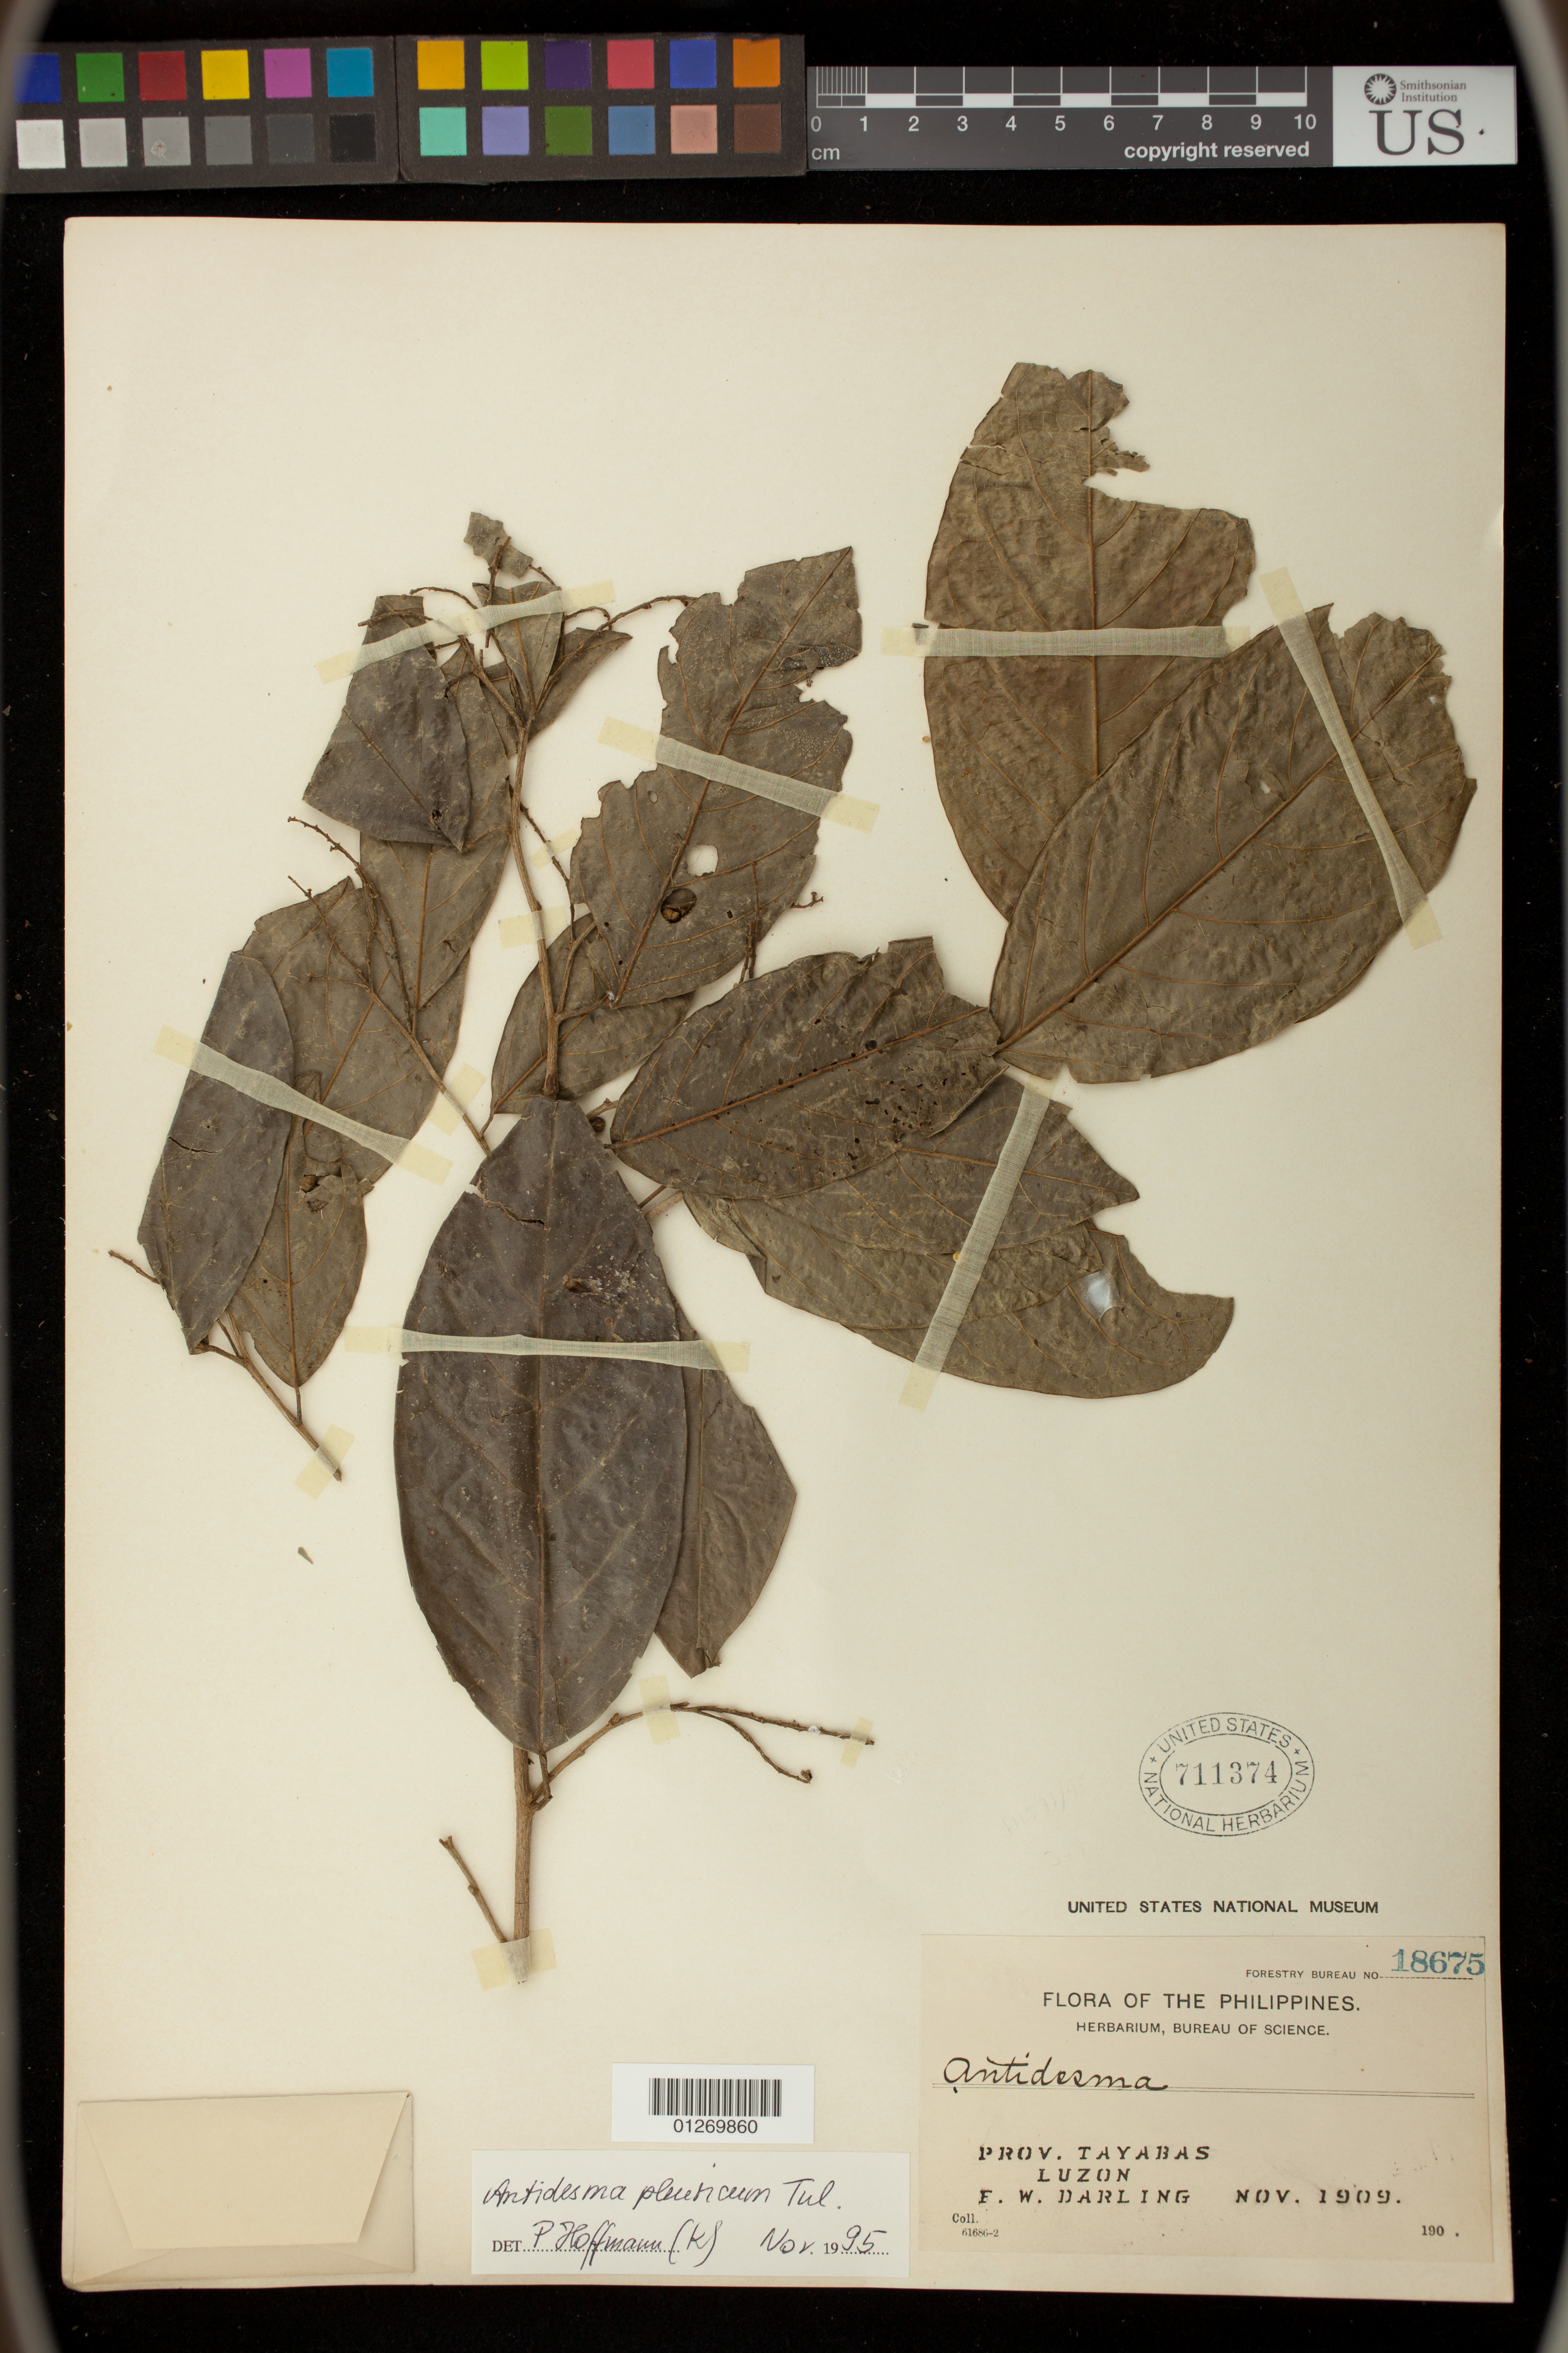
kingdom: Plantae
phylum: Tracheophyta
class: Magnoliopsida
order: Malpighiales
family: Phyllanthaceae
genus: Antidesma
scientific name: Antidesma pleuricum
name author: Tul.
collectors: F. Darling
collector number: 18675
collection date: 1909-11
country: Philippines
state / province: Calabarzon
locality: Prov. Tayabas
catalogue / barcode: US 711374